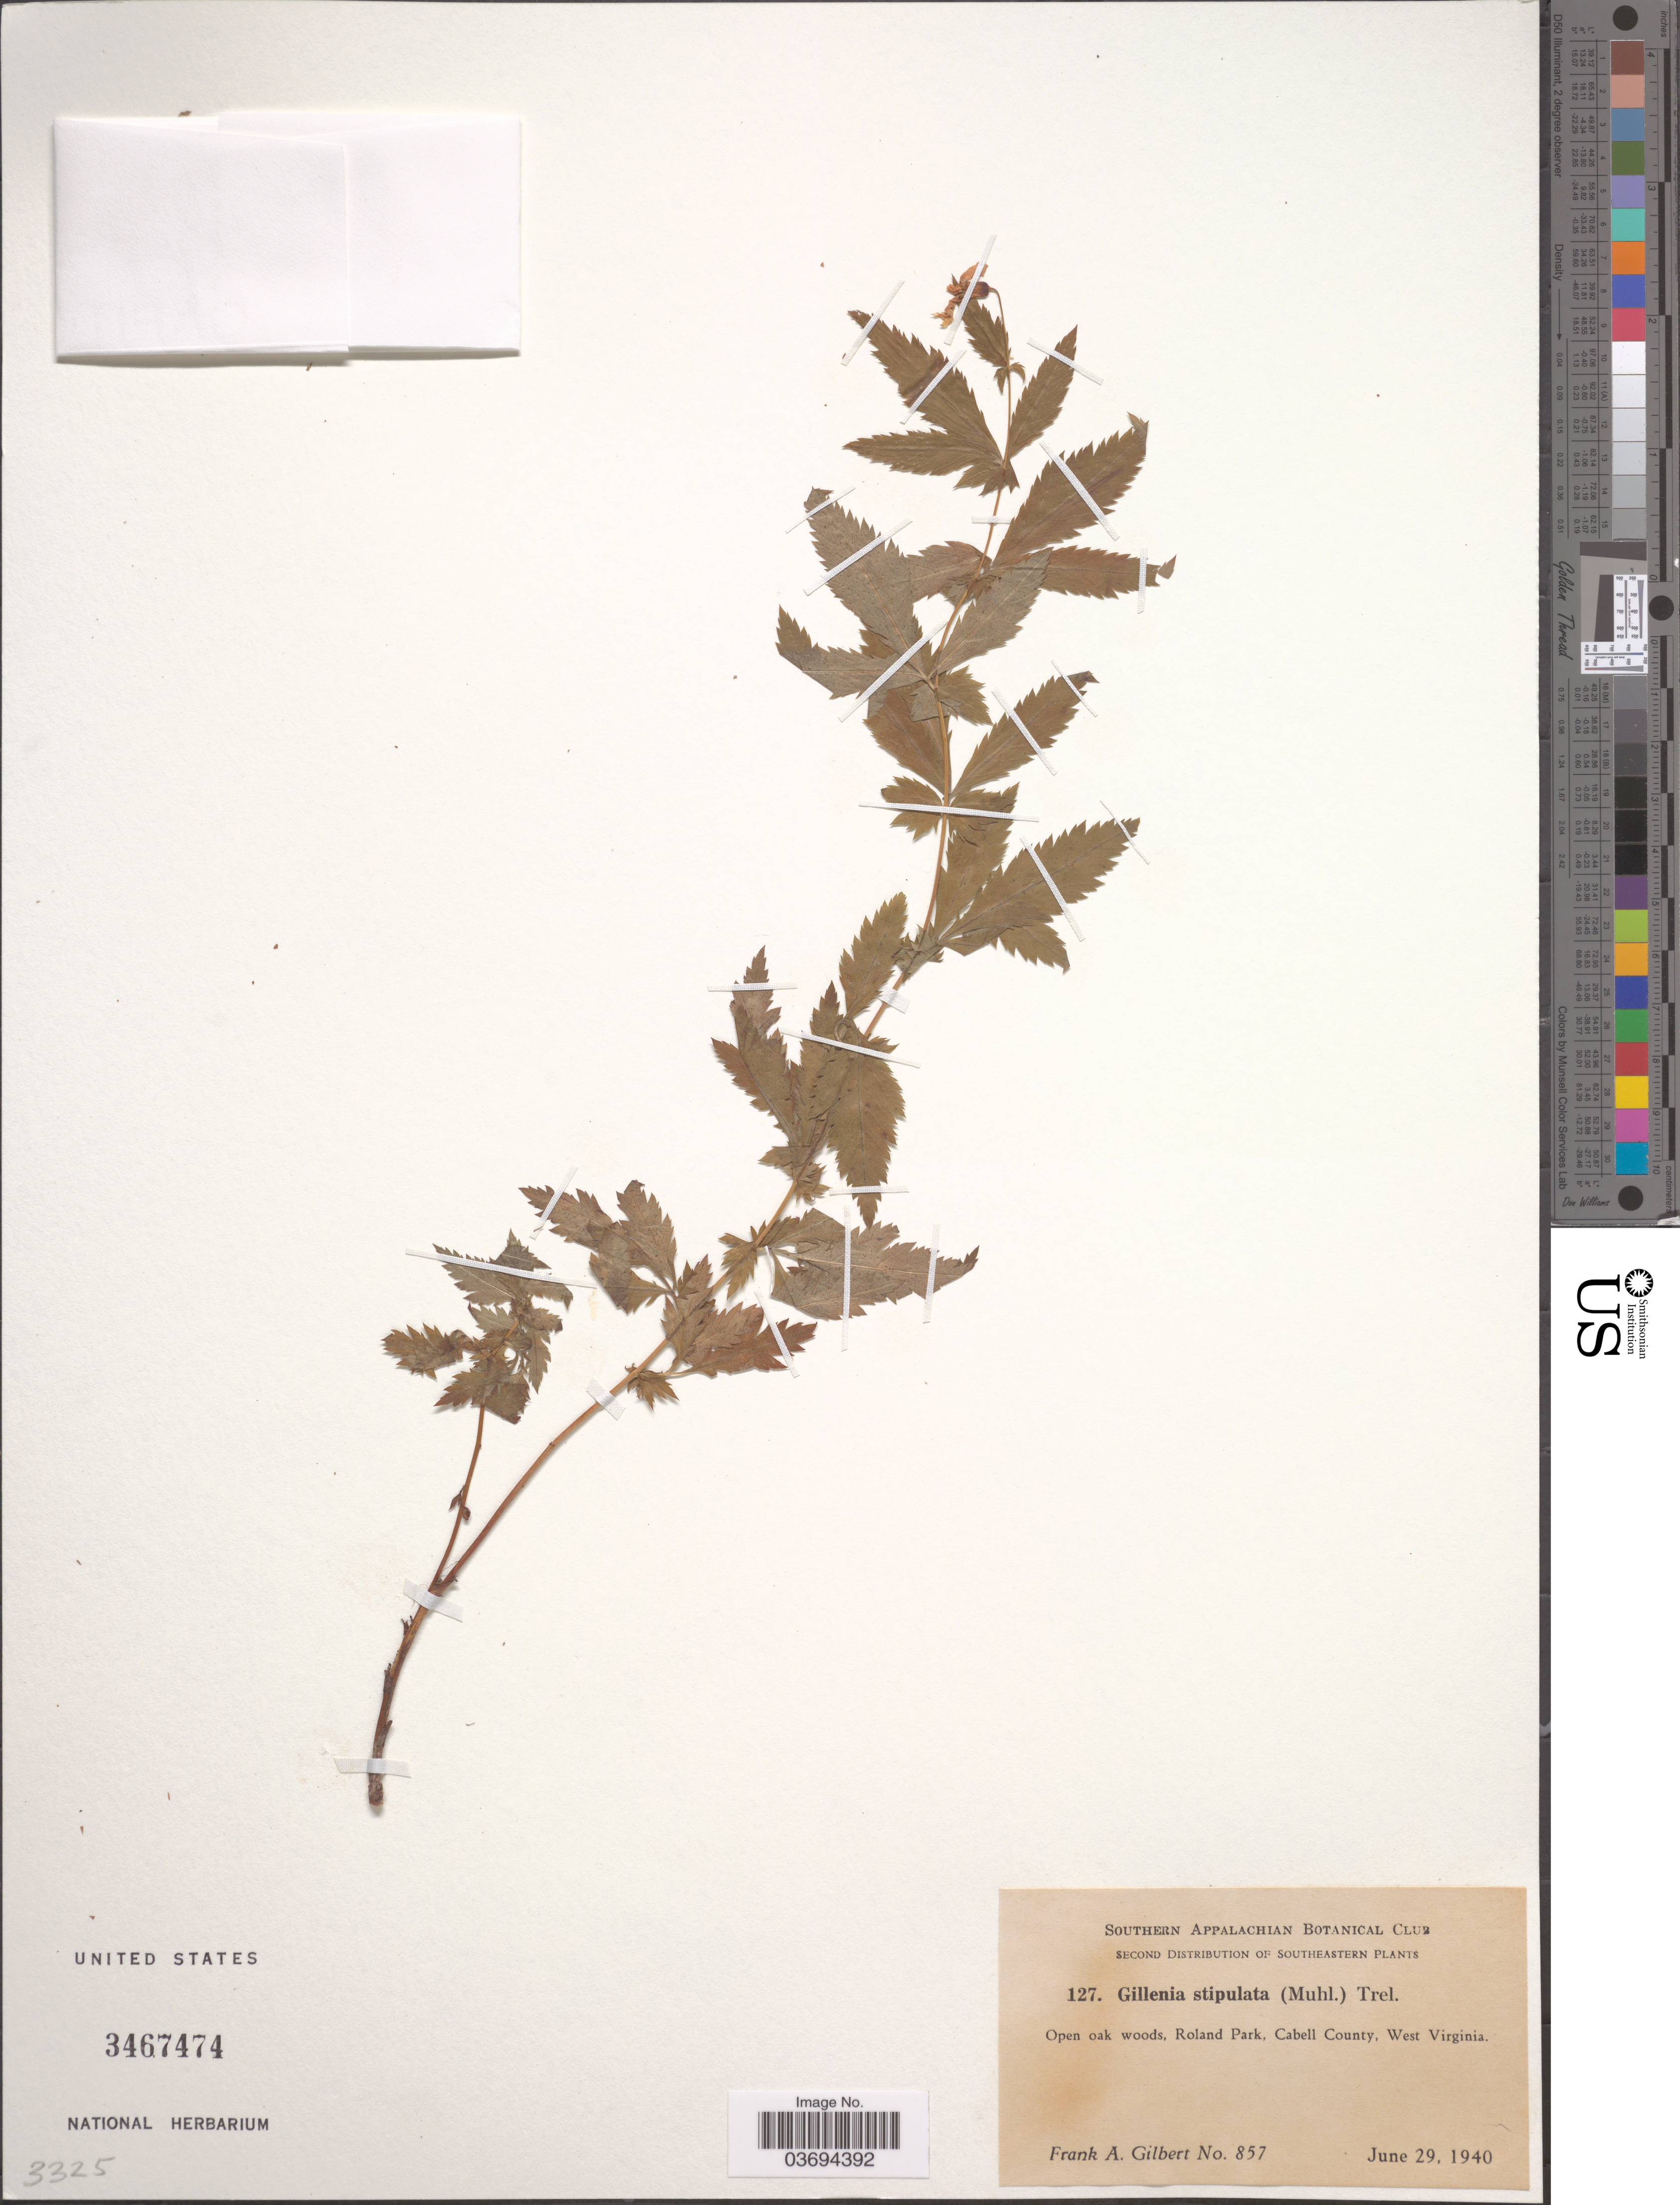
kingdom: Plantae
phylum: Tracheophyta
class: Magnoliopsida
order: Rosales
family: Rosaceae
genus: Gillenia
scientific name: Gillenia stipulata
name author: (Muhl. ex Willd.) Nutt.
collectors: F. A. Gilbert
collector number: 857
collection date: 1940-06-29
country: United States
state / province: West Virginia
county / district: Cabell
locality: Southern Appalachian. Southeastern. Roland Park, Cabell County.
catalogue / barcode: US 3467474